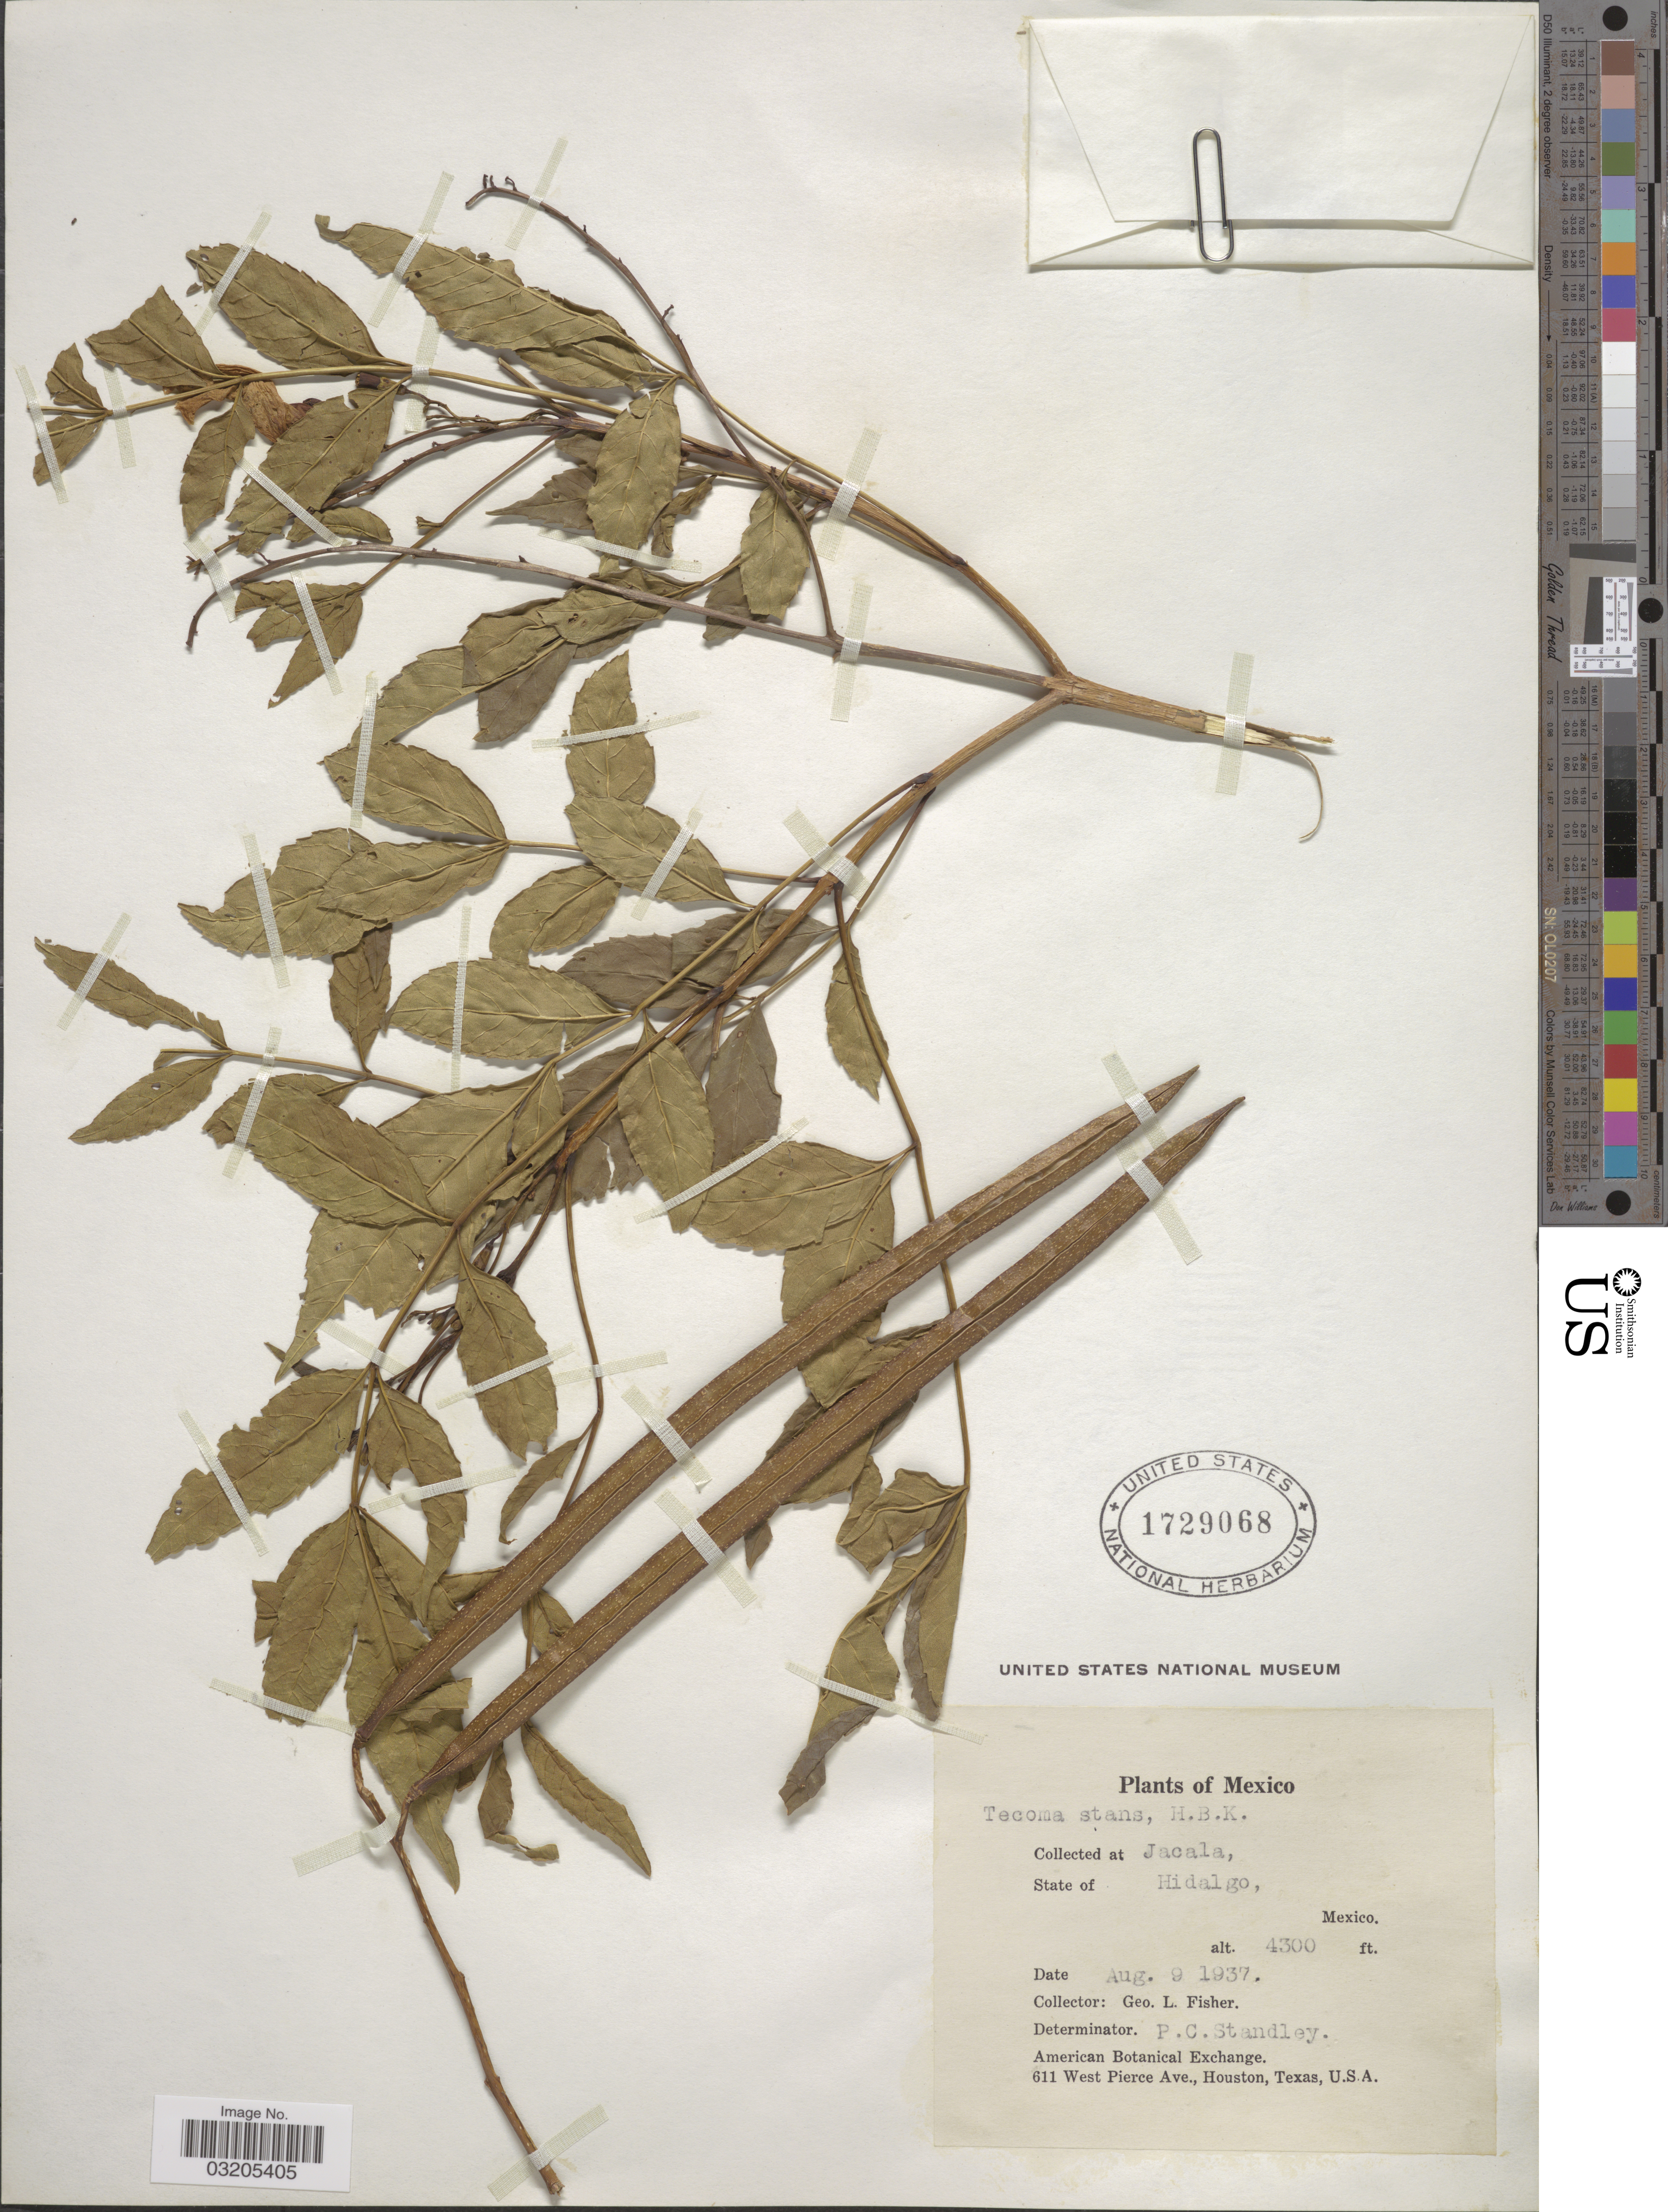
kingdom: Plantae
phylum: Tracheophyta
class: Magnoliopsida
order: Lamiales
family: Bignoniaceae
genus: Tecoma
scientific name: Tecoma stans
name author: (L.) Juss. ex Kunth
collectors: G. L. Fisher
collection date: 1937-08-09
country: Mexico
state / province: Hidalgo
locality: Jacala.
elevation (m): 1311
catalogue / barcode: US 1729068